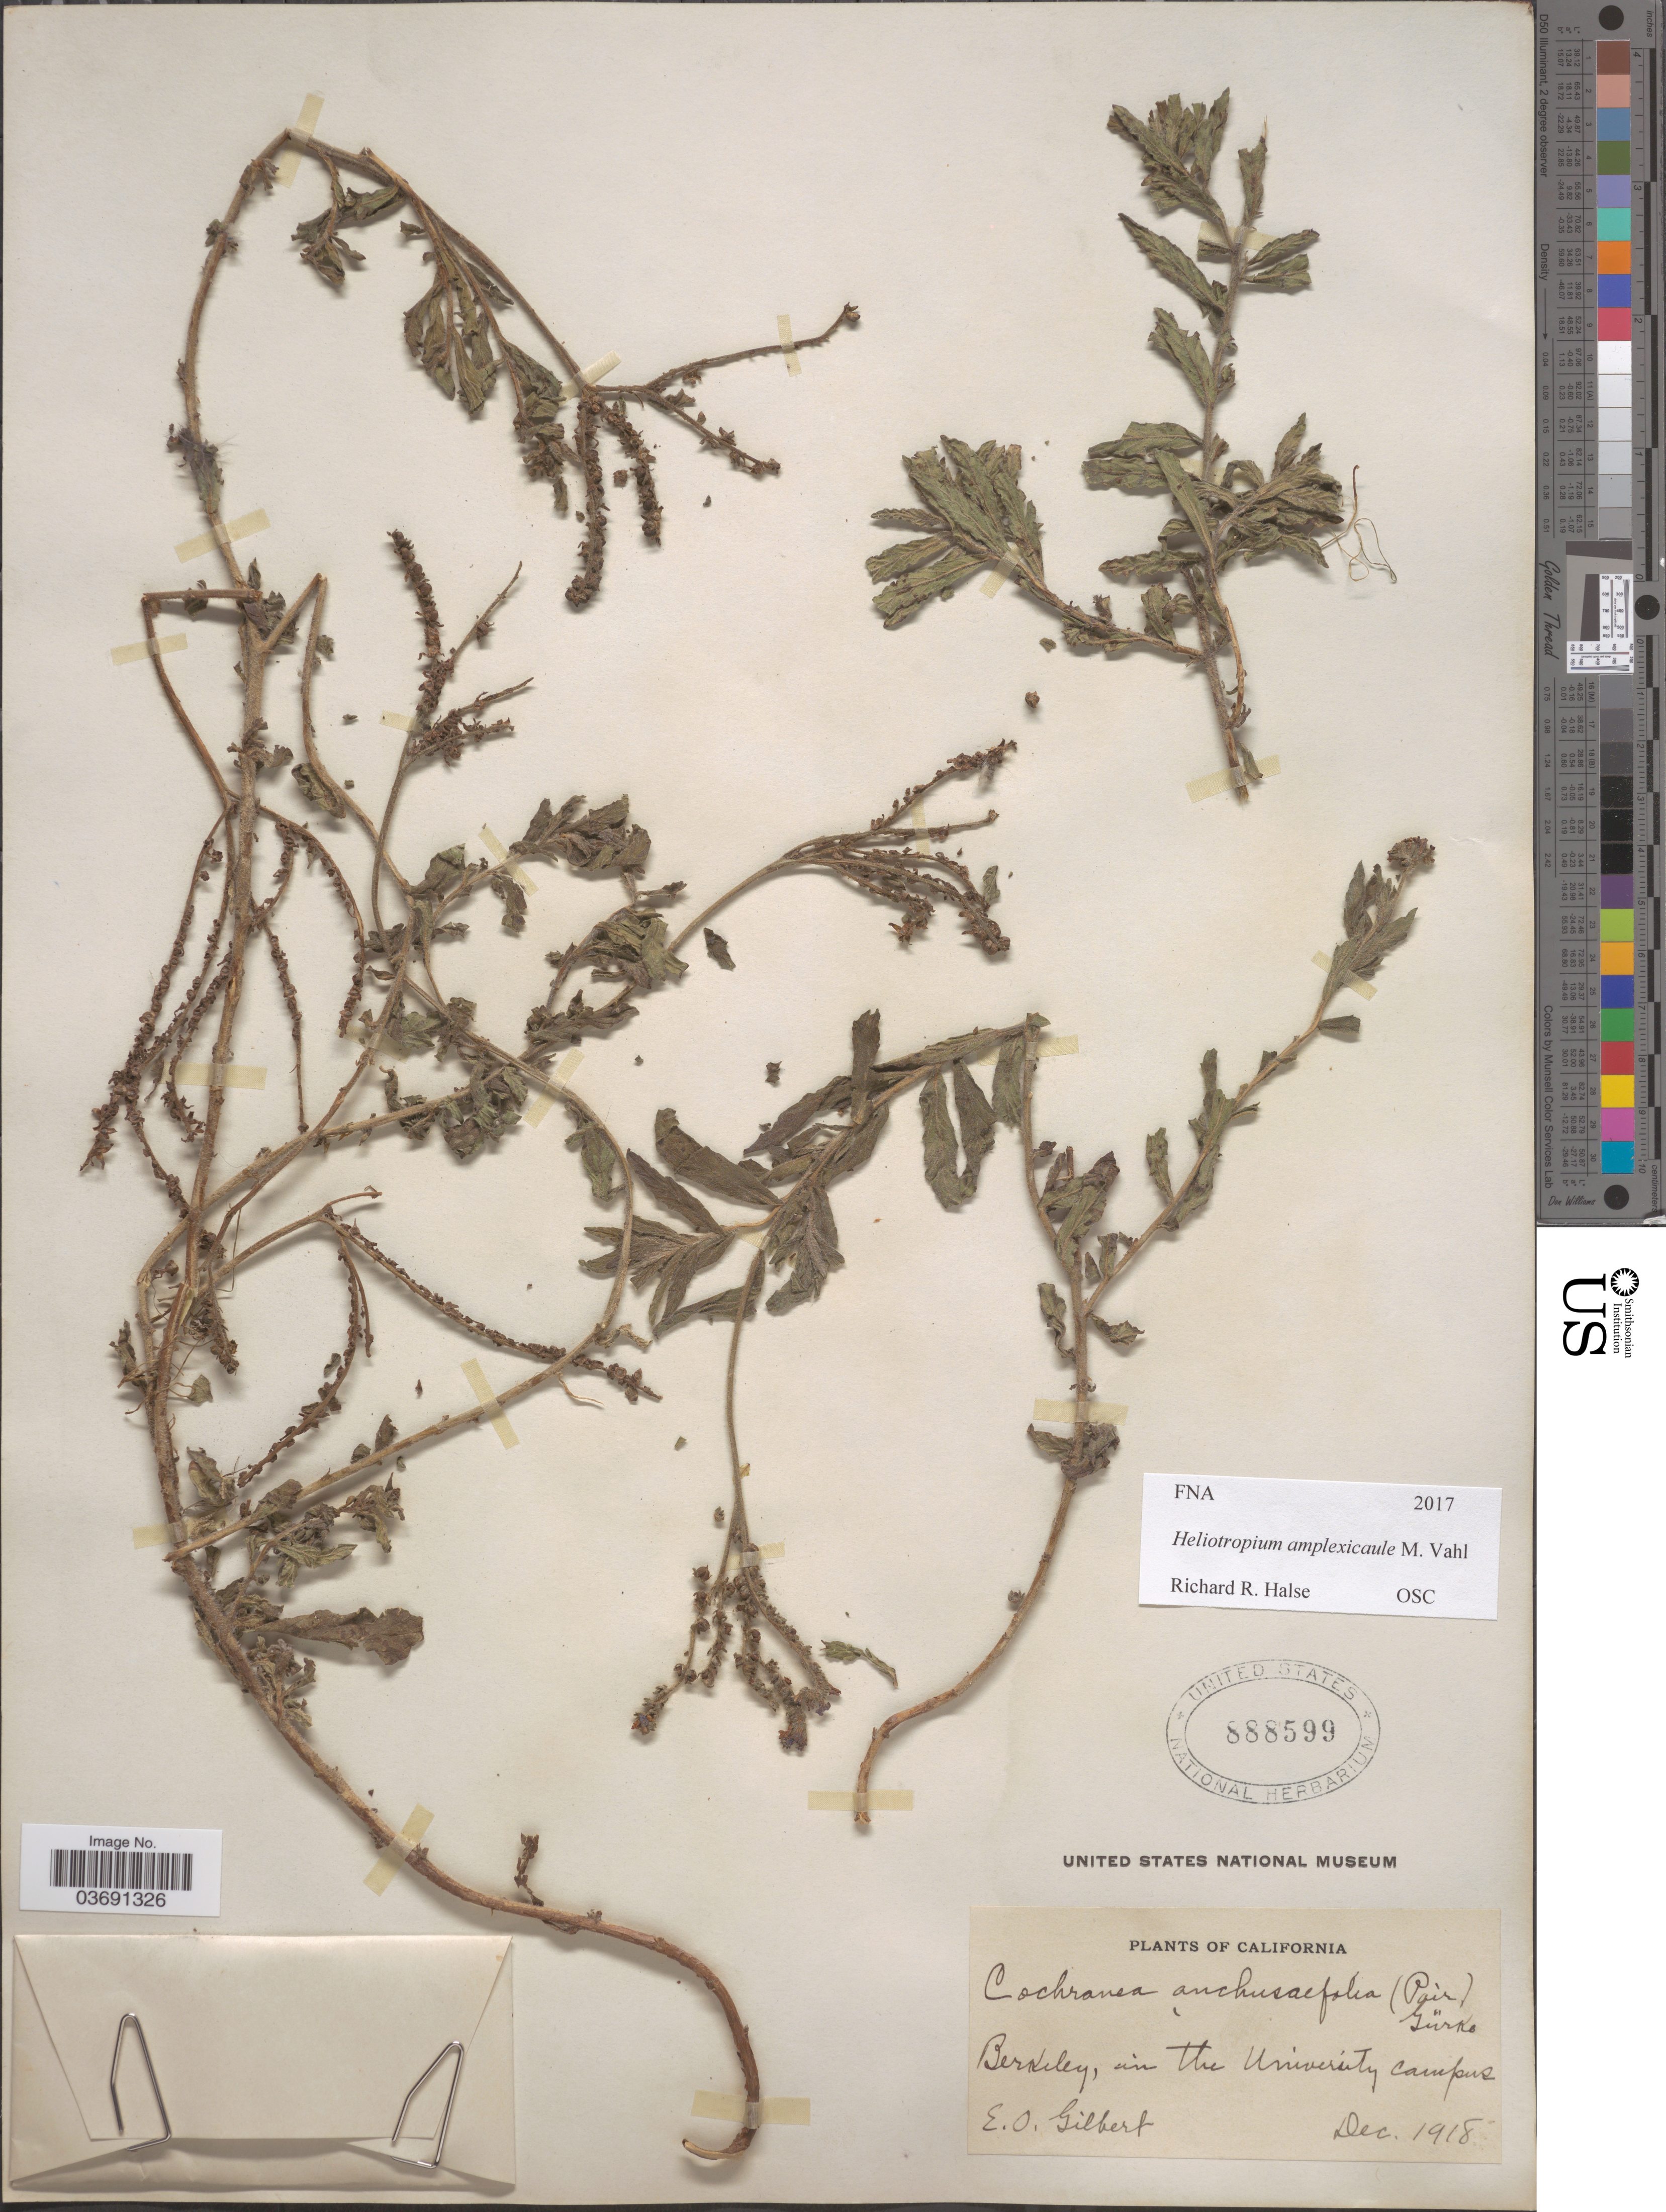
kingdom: Plantae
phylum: Tracheophyta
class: Magnoliopsida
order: Boraginales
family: Heliotropiaceae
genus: Heliotropium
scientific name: Heliotropium amplexicaule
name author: Vahl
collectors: E. Gilbert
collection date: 1918-12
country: United States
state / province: California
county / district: Alameda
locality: Berkeley, in The University Campus.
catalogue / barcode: US 888599